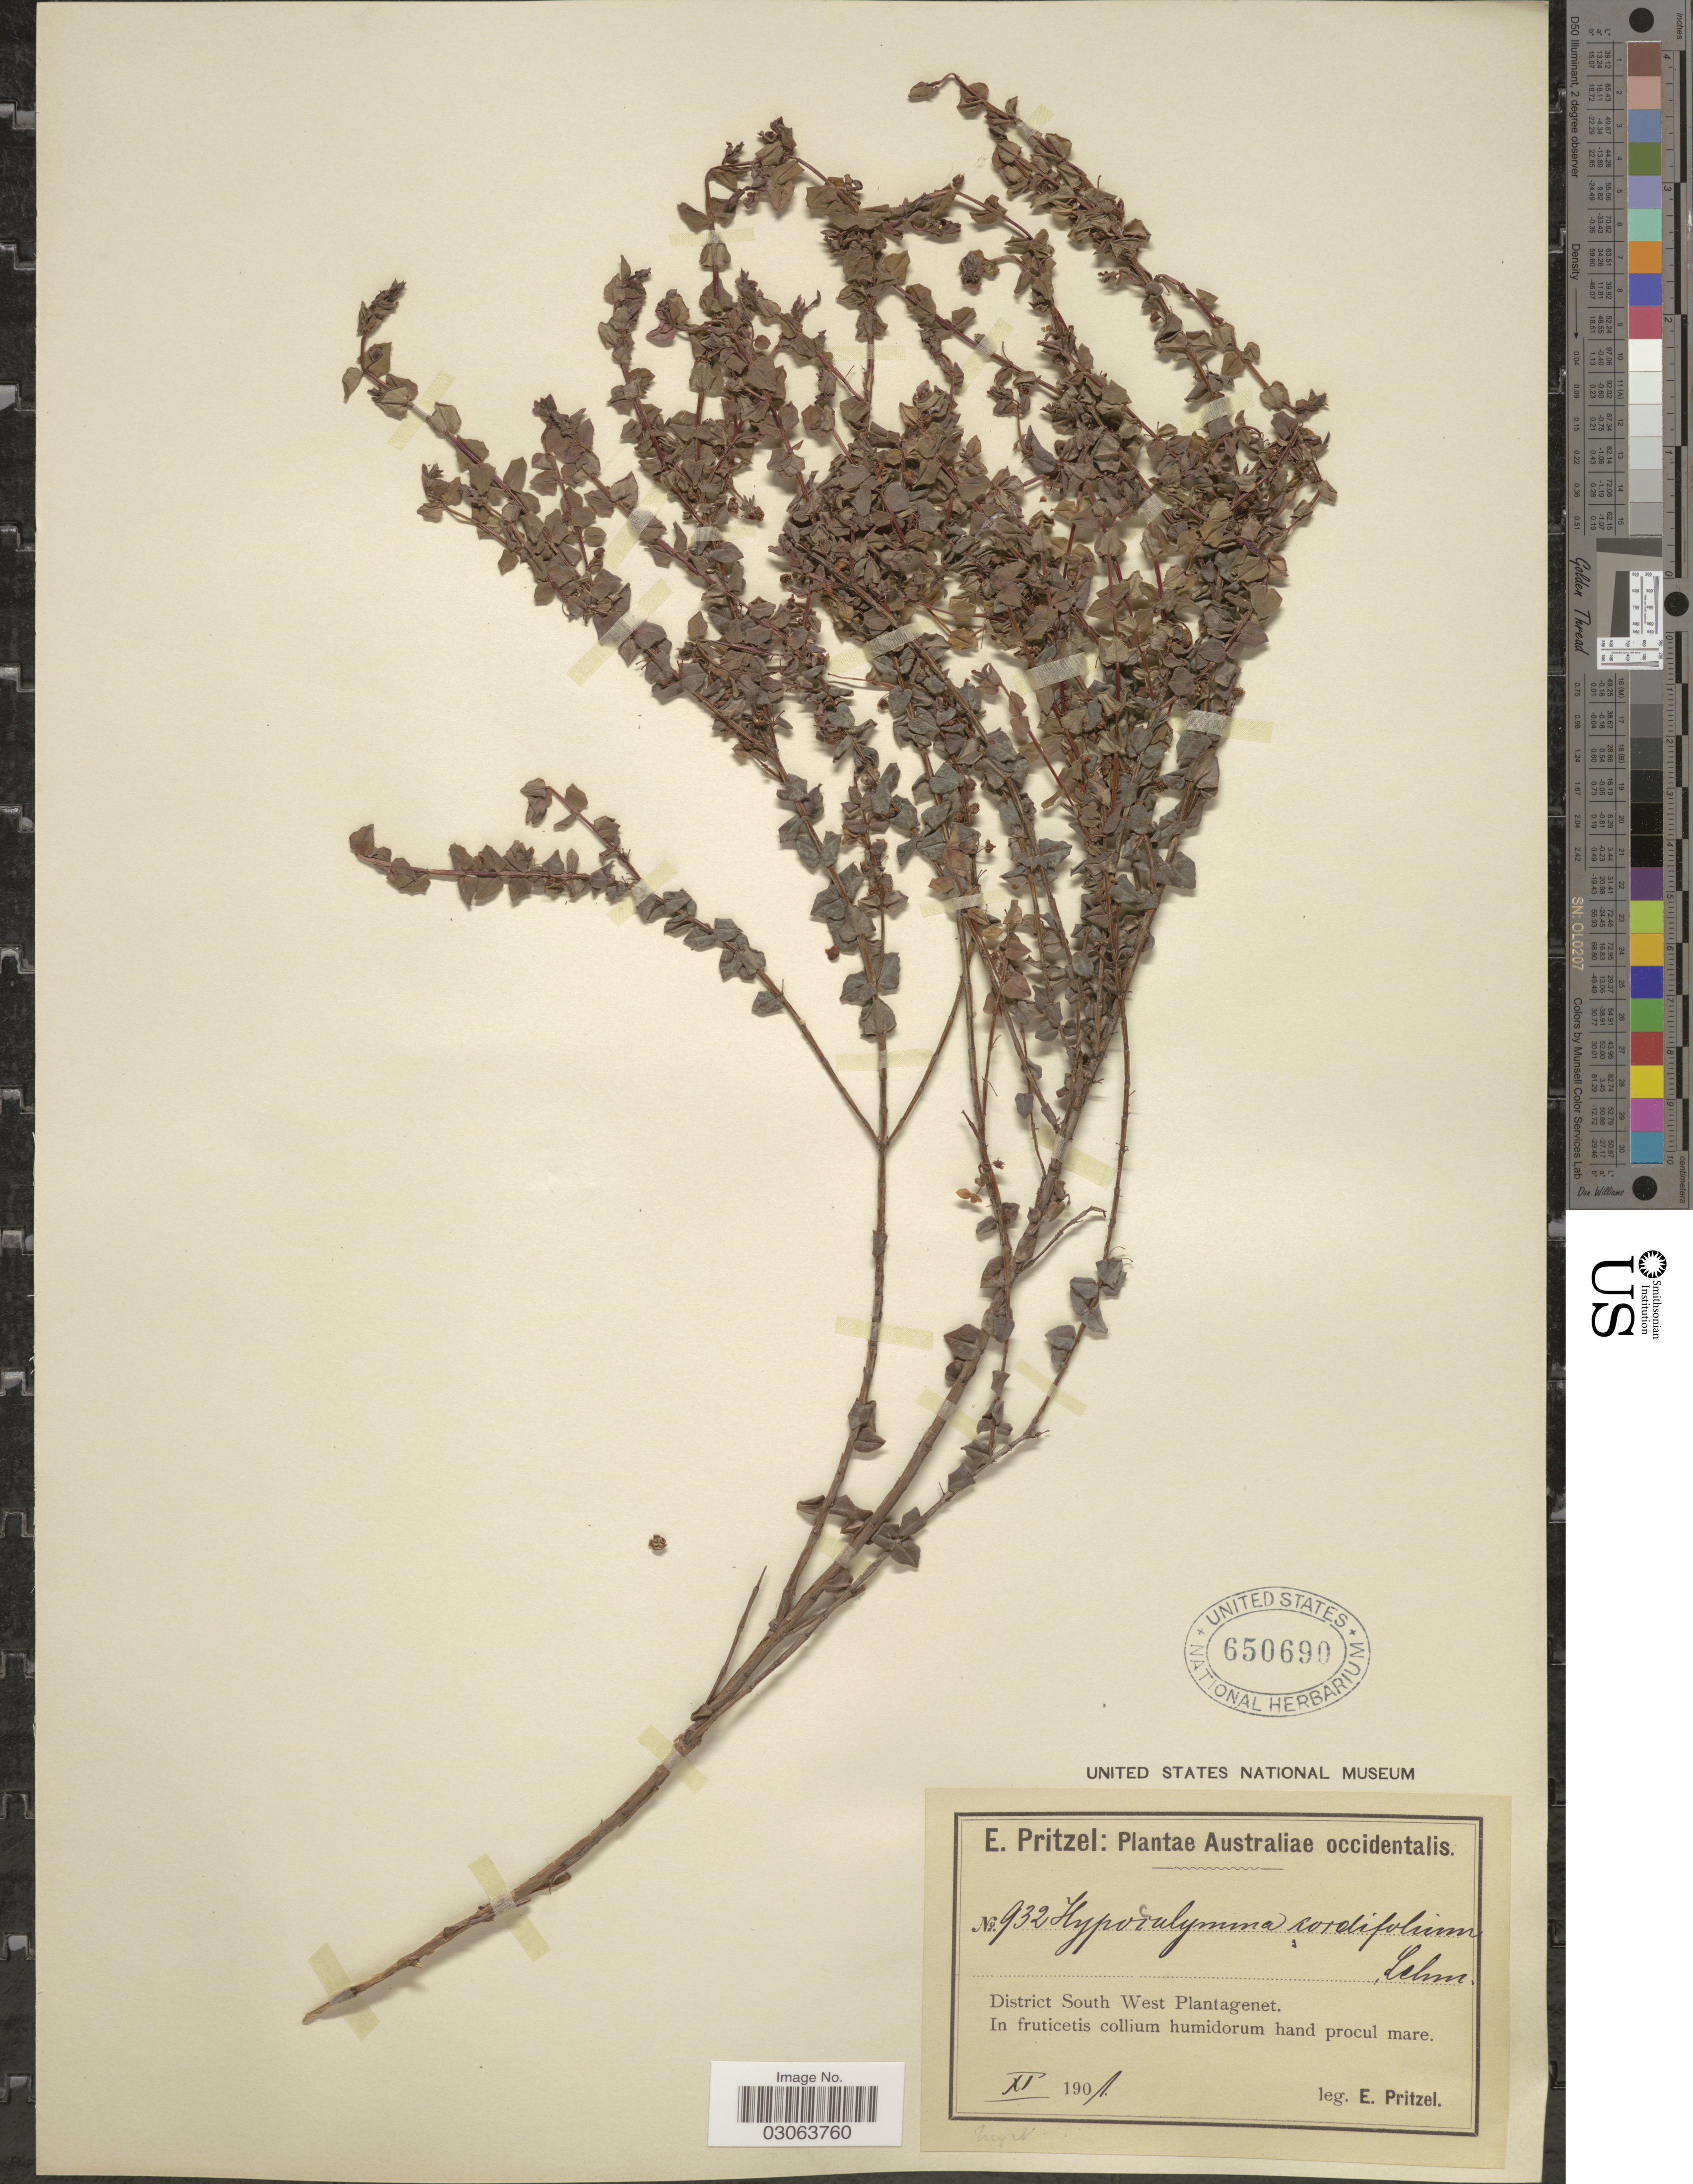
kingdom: Plantae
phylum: Tracheophyta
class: Magnoliopsida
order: Myrtales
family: Myrtaceae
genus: Hypocalymma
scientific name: Hypocalymma cordifolium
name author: Schauer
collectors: E. G. Pritzel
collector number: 932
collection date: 1901-11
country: Australia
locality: Australiae occidentalis. District South West Plantagenet.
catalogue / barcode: US 650690